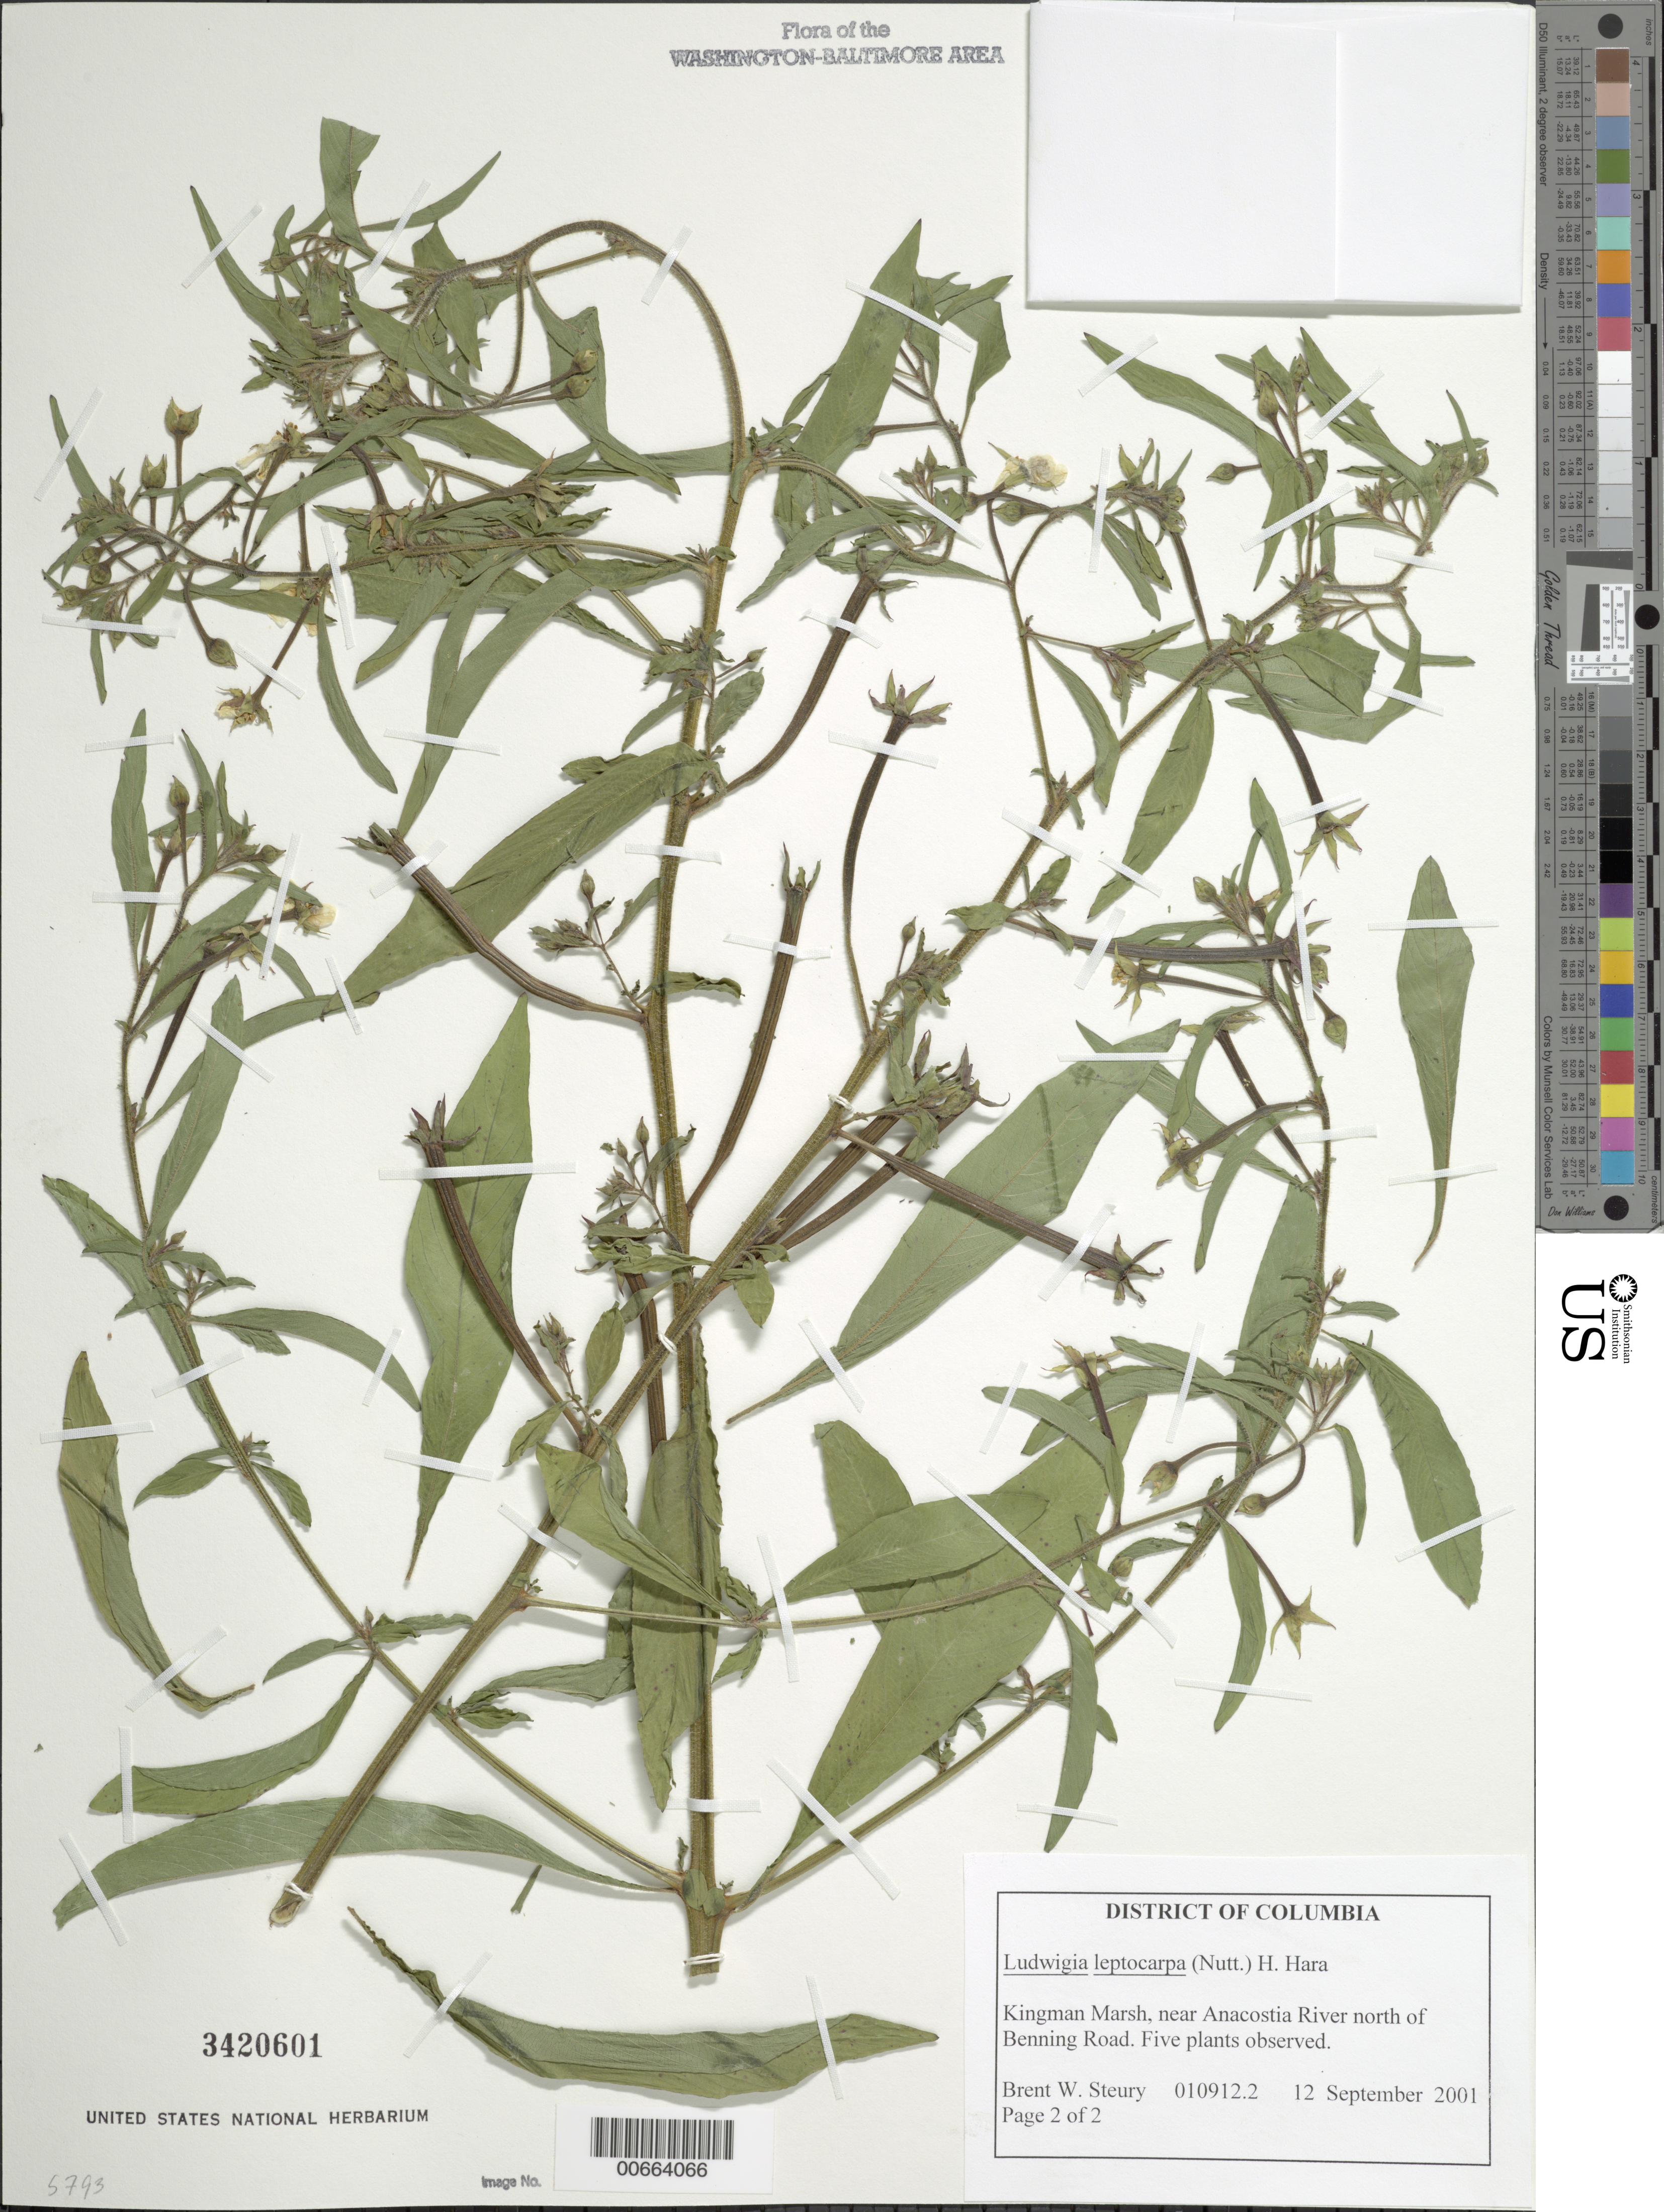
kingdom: Plantae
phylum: Tracheophyta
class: Magnoliopsida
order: Myrtales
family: Onagraceae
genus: Ludwigia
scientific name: Ludwigia leptocarpa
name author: (Nutt.) H. Hara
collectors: B. Steury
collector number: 10912.2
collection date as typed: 12 Sep 2001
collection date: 2001-09-12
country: United States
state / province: District of Columbia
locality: Kingman Marsh, near Anacostia River north of Benning Road.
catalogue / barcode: US 3420601